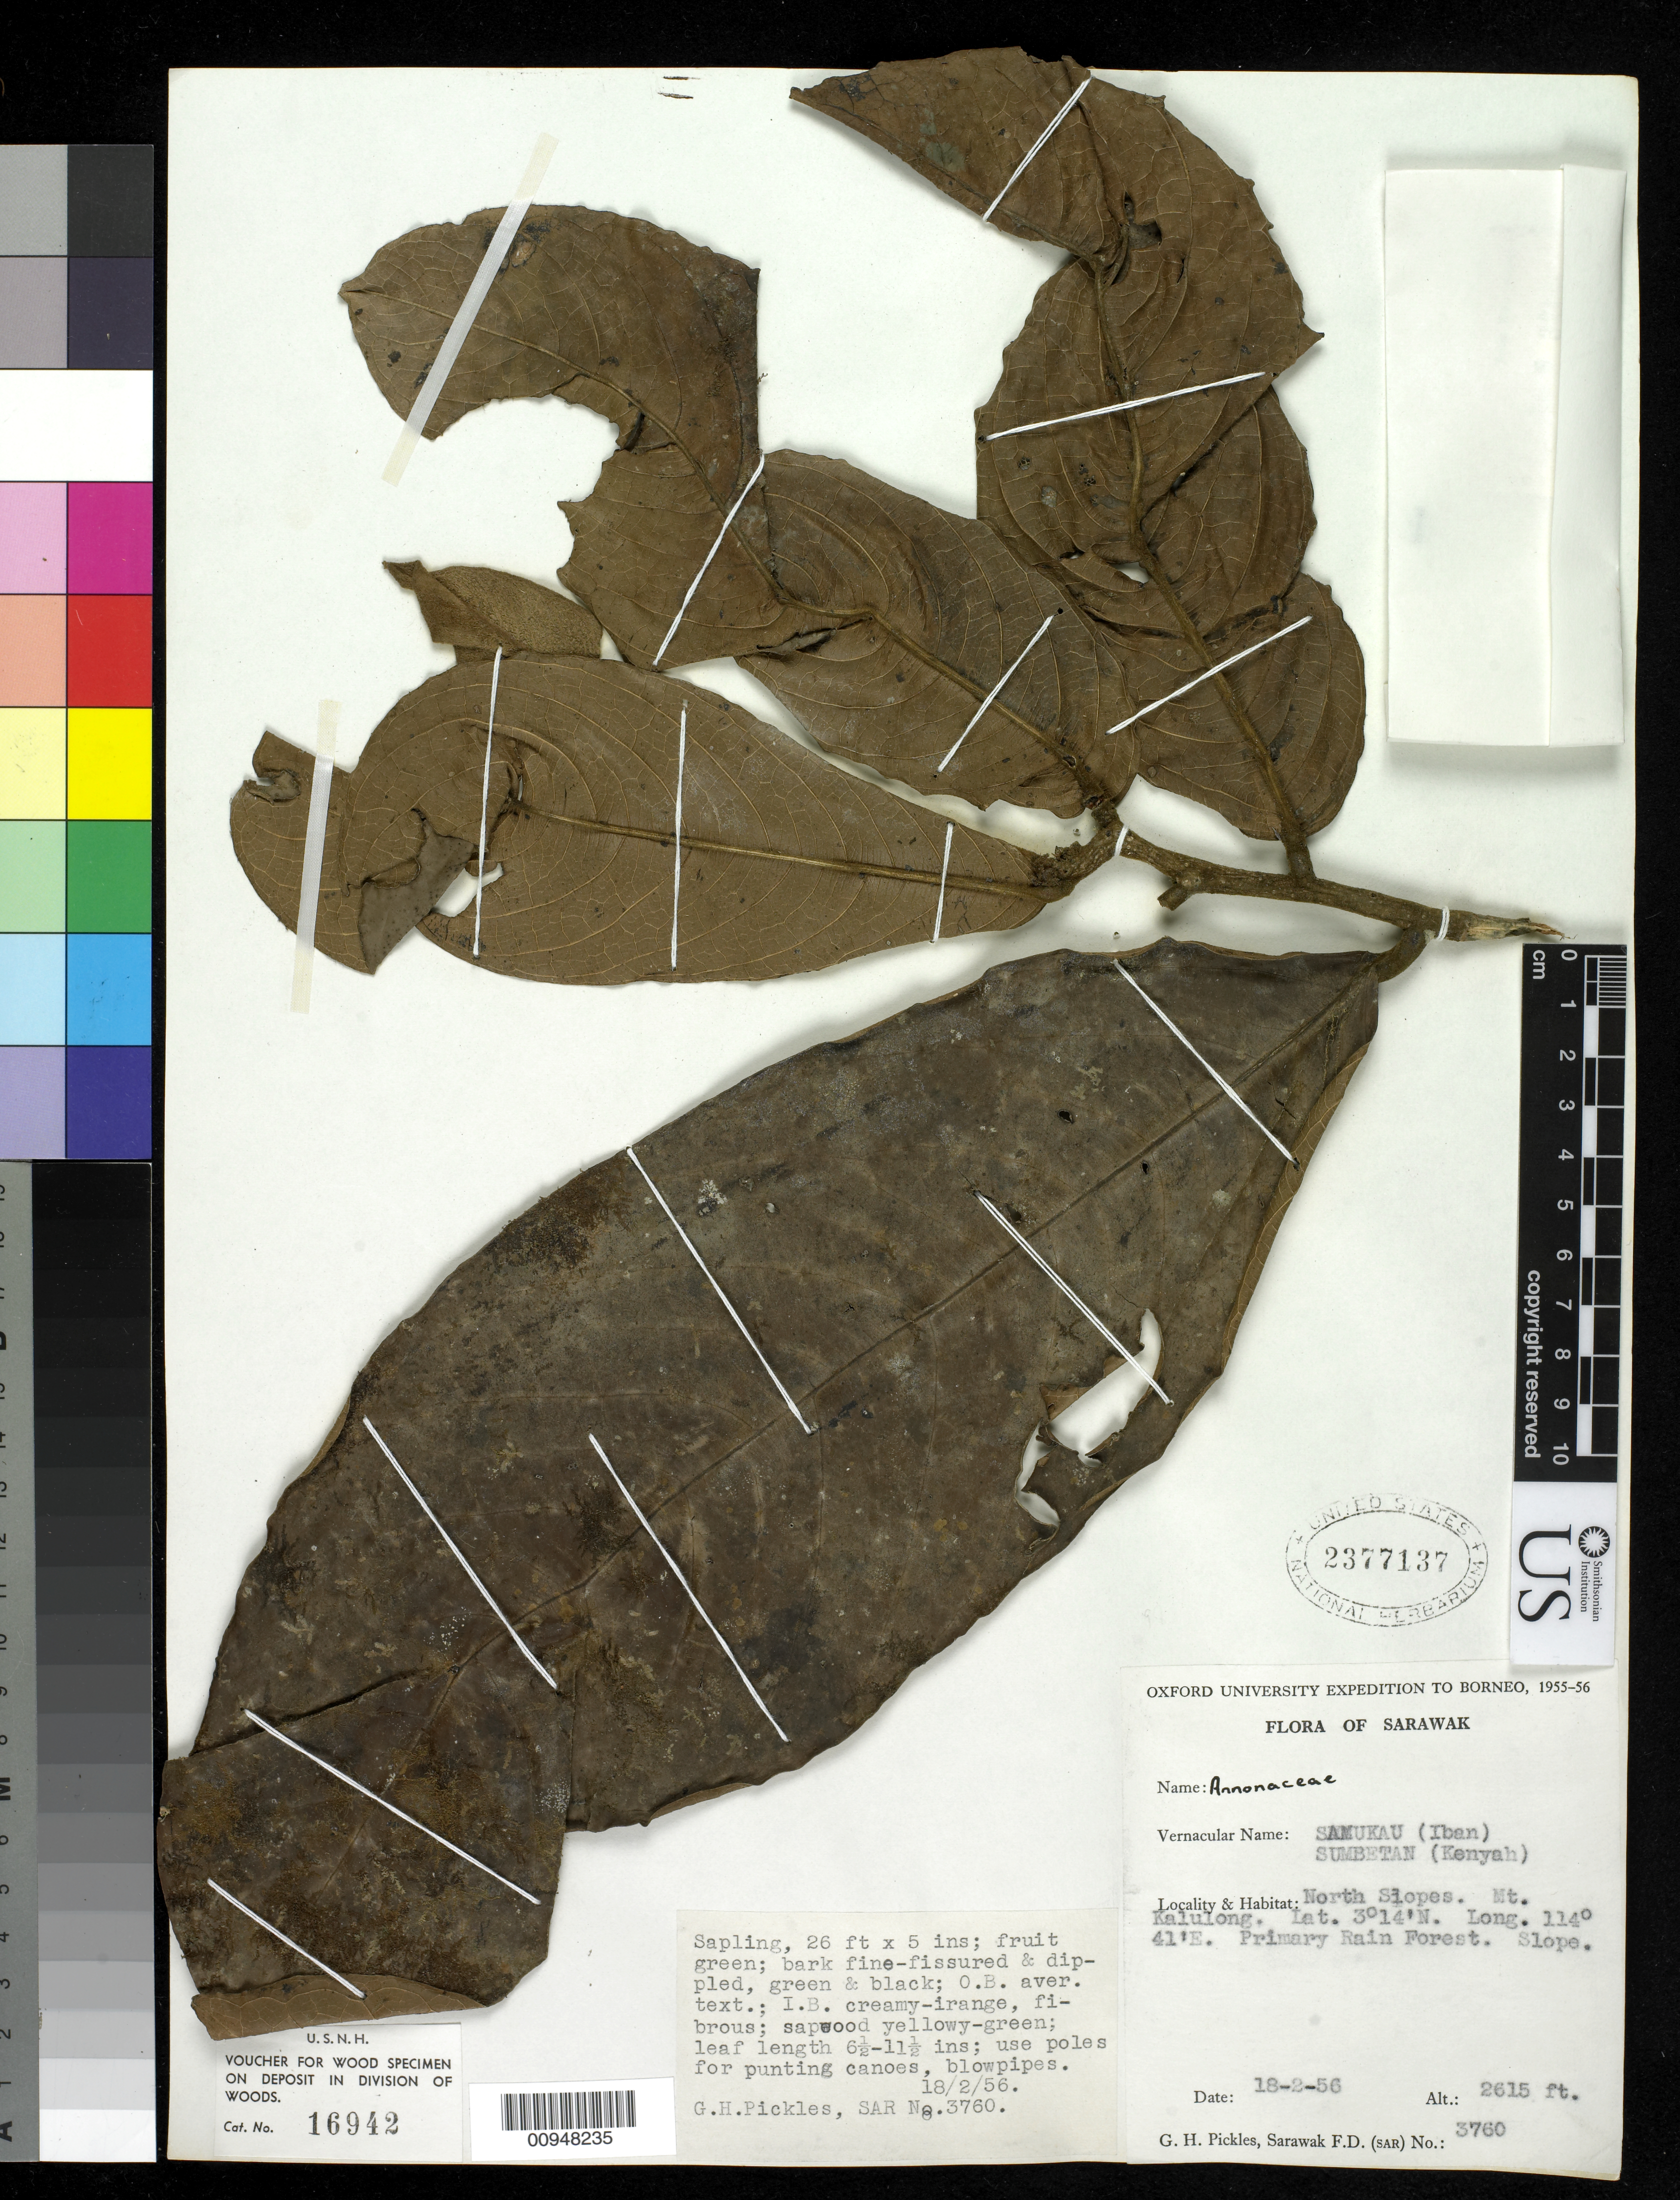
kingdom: Plantae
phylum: Tracheophyta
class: Magnoliopsida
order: Magnoliales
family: Annonaceae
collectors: G. Pickles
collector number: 3760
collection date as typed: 18 Feb 1956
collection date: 1956-02-18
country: Malaysia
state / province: Sarawak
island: Borneo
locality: N slope Mt. Kalulong.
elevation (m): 797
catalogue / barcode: US 2377137